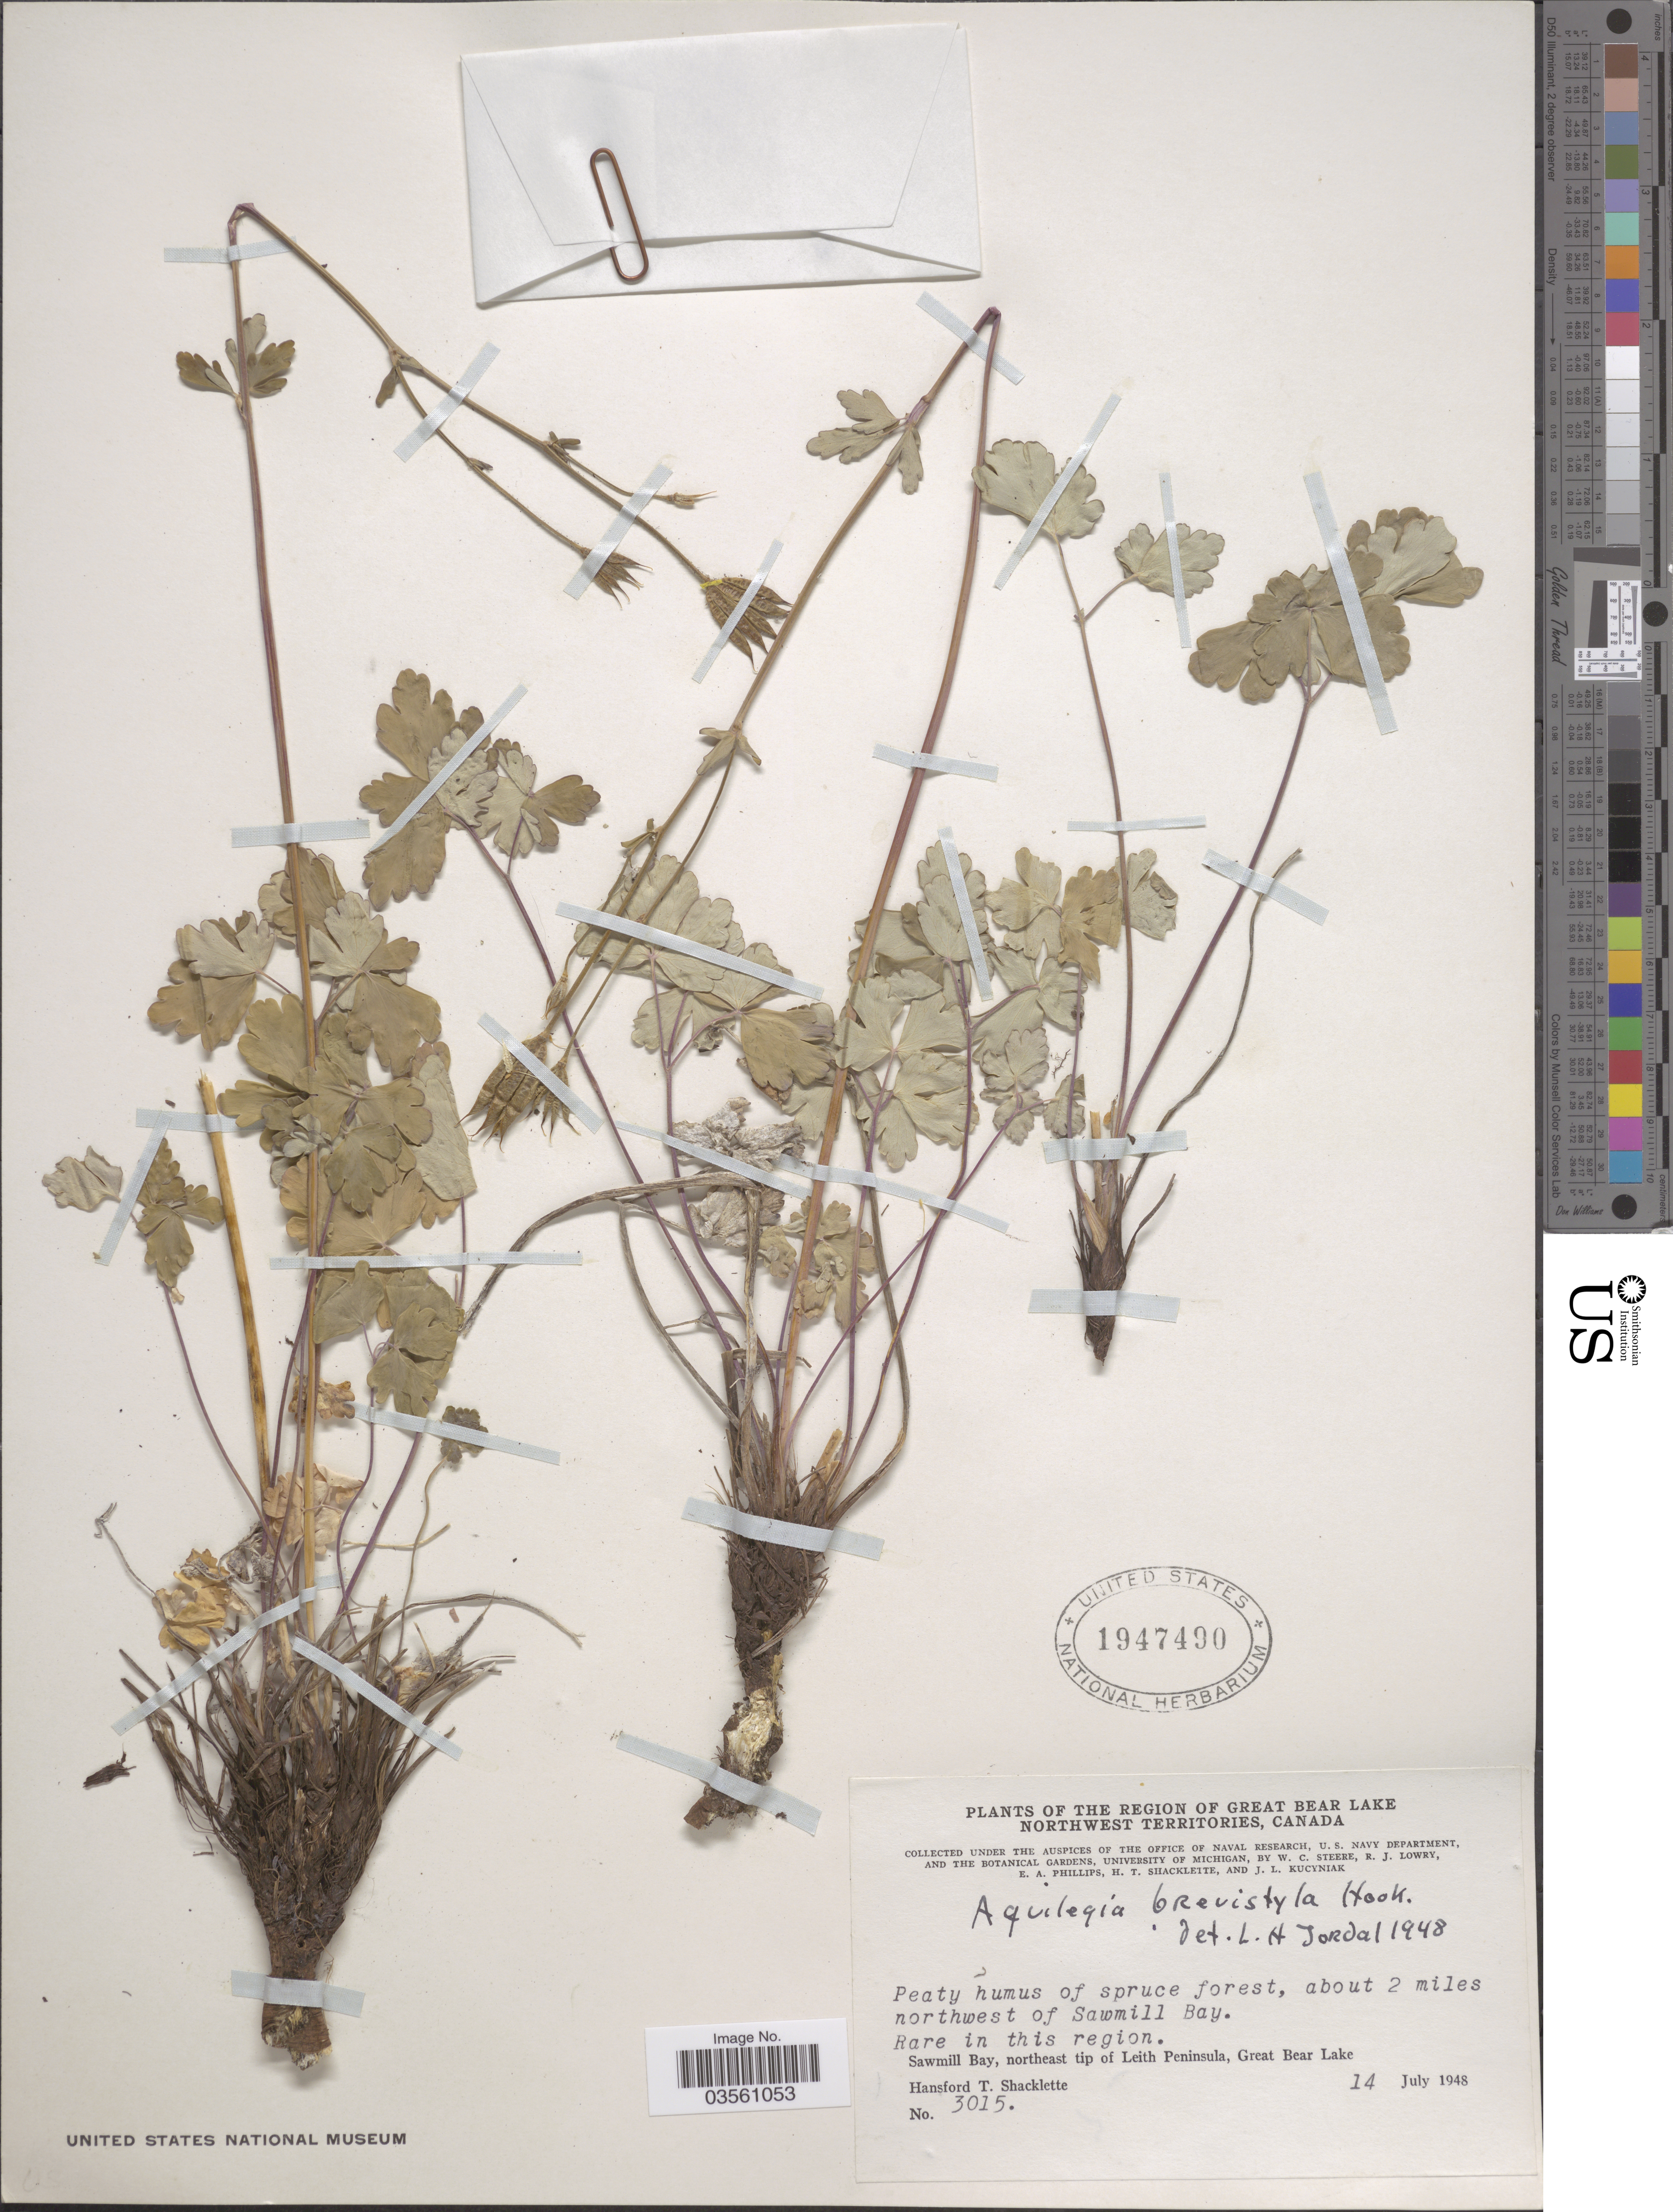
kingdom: Plantae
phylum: Tracheophyta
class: Magnoliopsida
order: Ranunculales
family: Ranunculaceae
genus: Aquilegia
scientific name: Aquilegia brevistyla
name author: Hook.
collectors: H. Shacklette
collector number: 3015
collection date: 1948-07-14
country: Canada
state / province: Northwest Territories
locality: The Region of Great Bear Lake. About 2 miles northwest of Sawmill Bay. Sawmill Bay, northeast tip of Leith Peninsula, Great Bear Lake.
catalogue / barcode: US 1947490